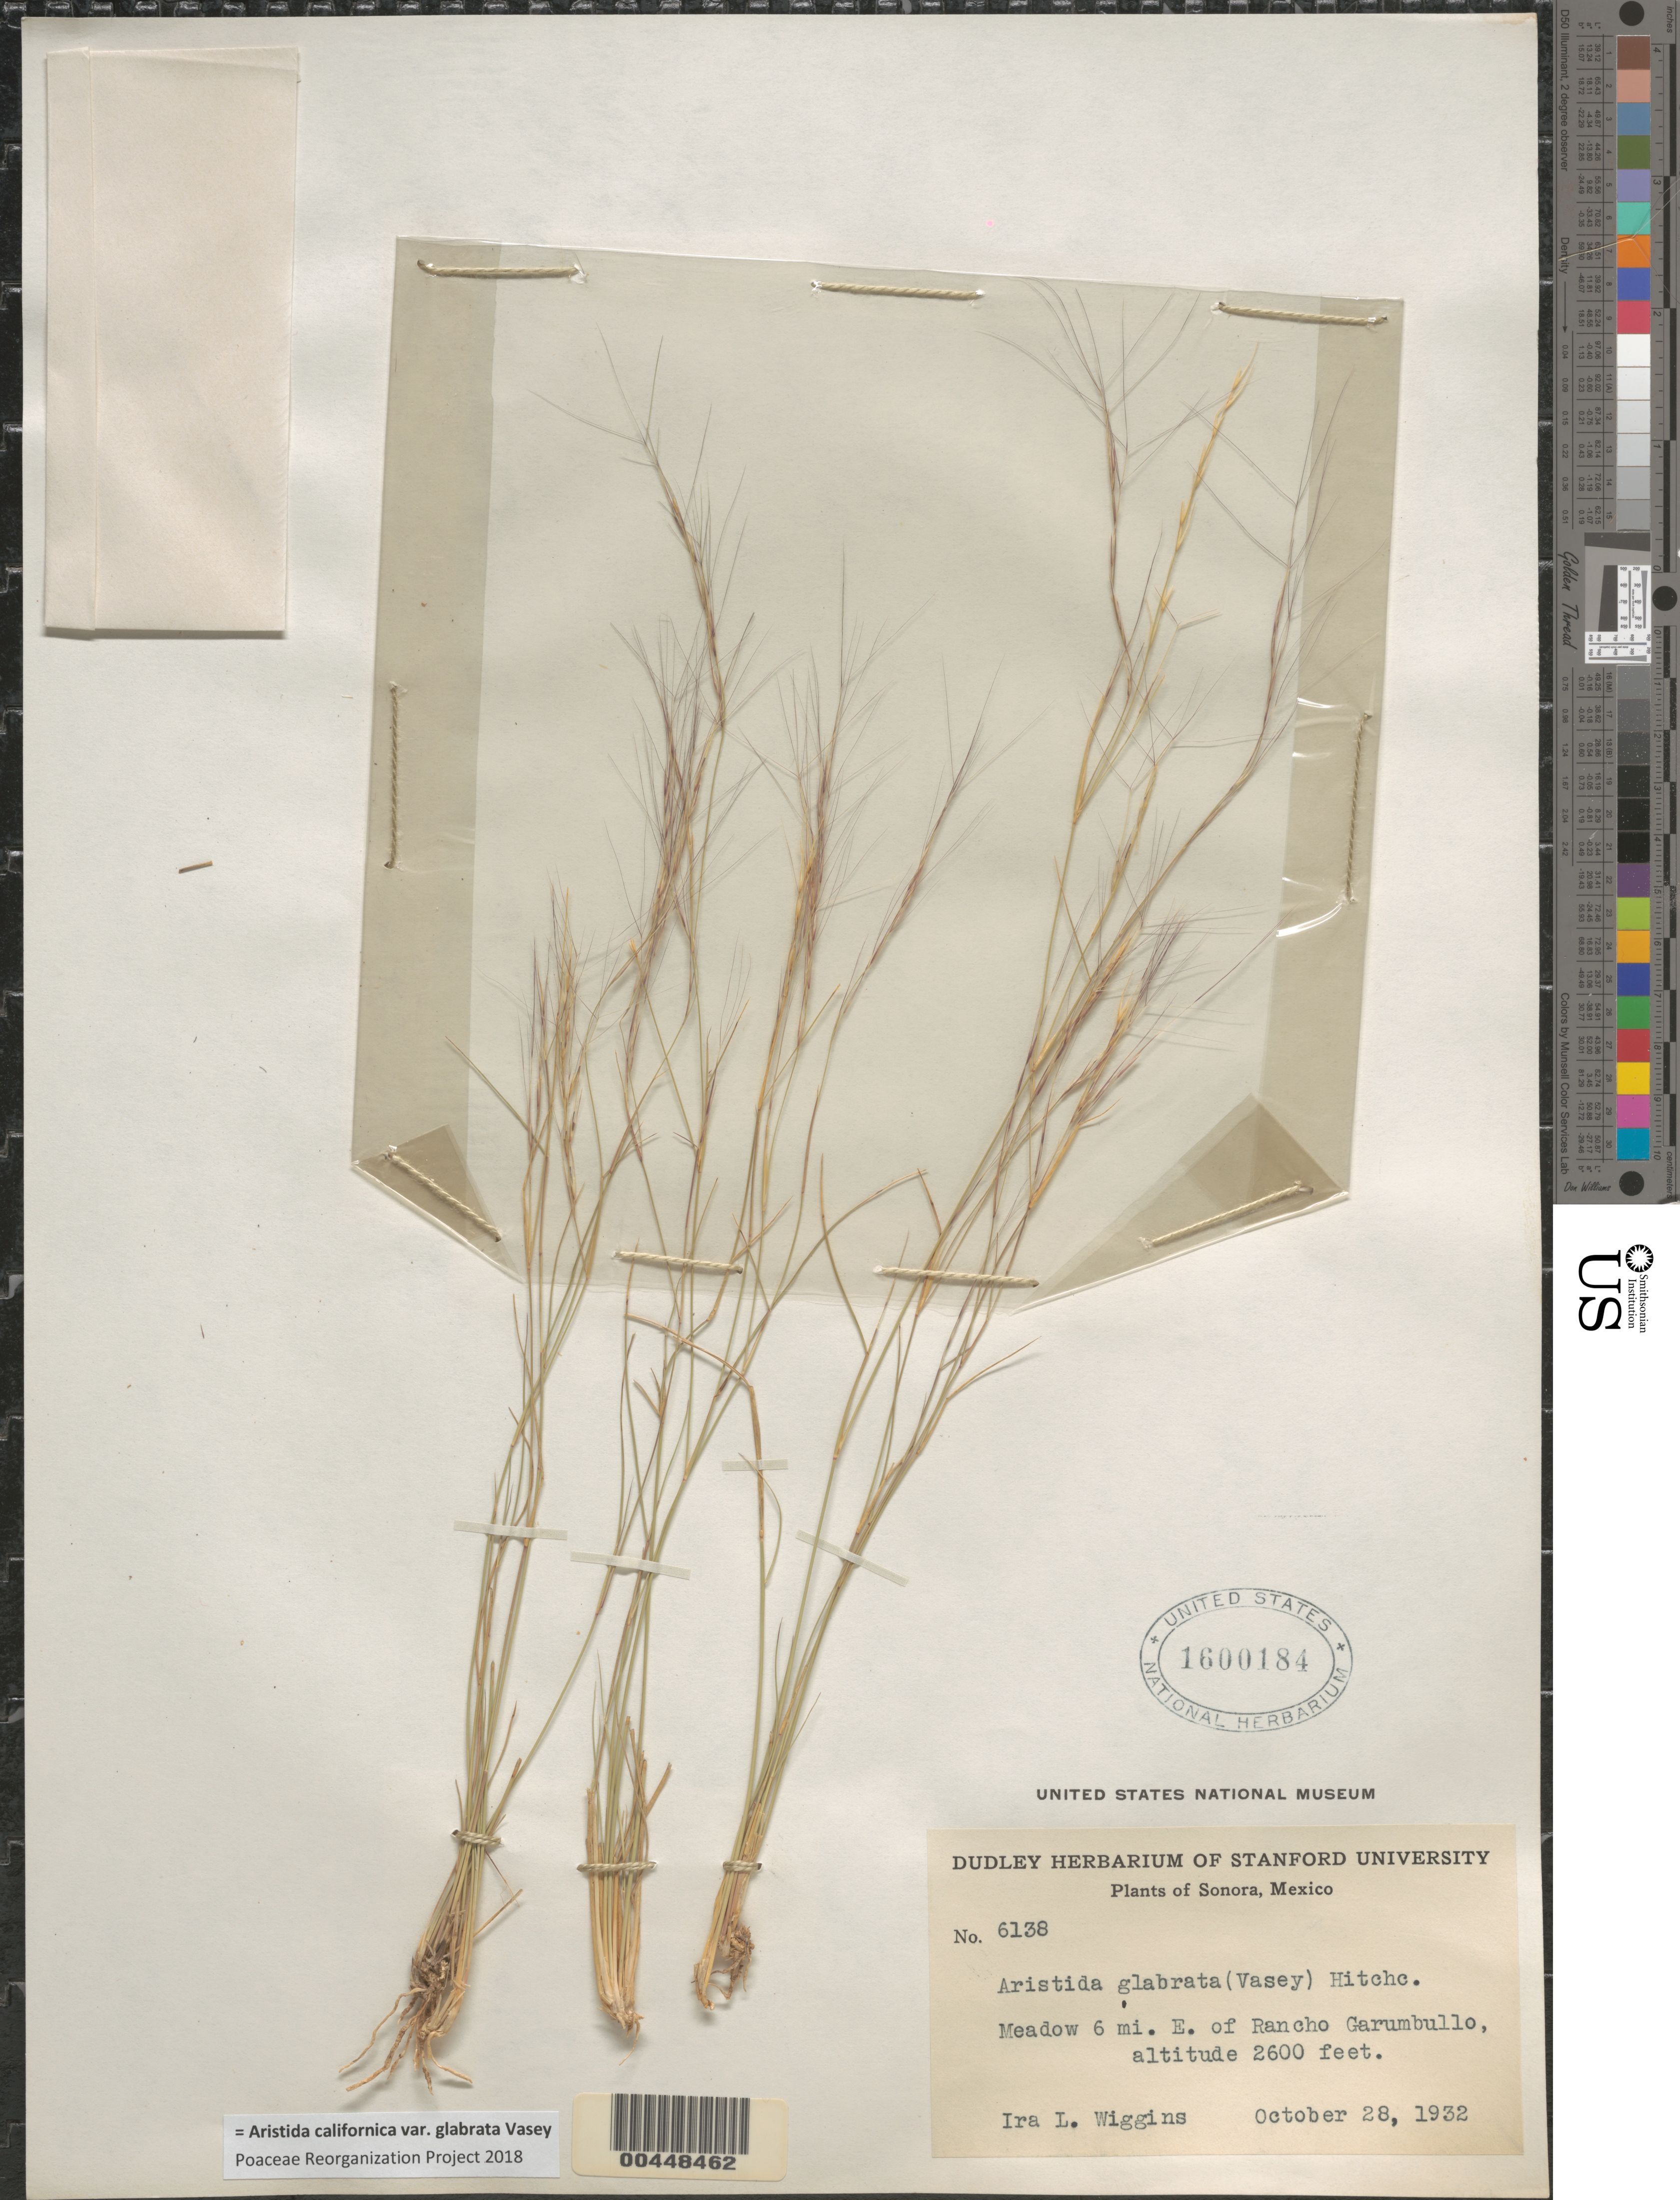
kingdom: Plantae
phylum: Tracheophyta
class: Liliopsida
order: Poales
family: Poaceae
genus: Aristida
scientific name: Aristida californica var. glabrata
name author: Vasey in Brandegee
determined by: Poaceae Reorganization Project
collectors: I. L. Wiggins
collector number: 6138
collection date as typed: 28 Oct 1932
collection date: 1932-10-28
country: Mexico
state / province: Sonora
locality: Meadow 6 mi E of Rancho Garumbullo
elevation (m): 792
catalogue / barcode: US 1600184